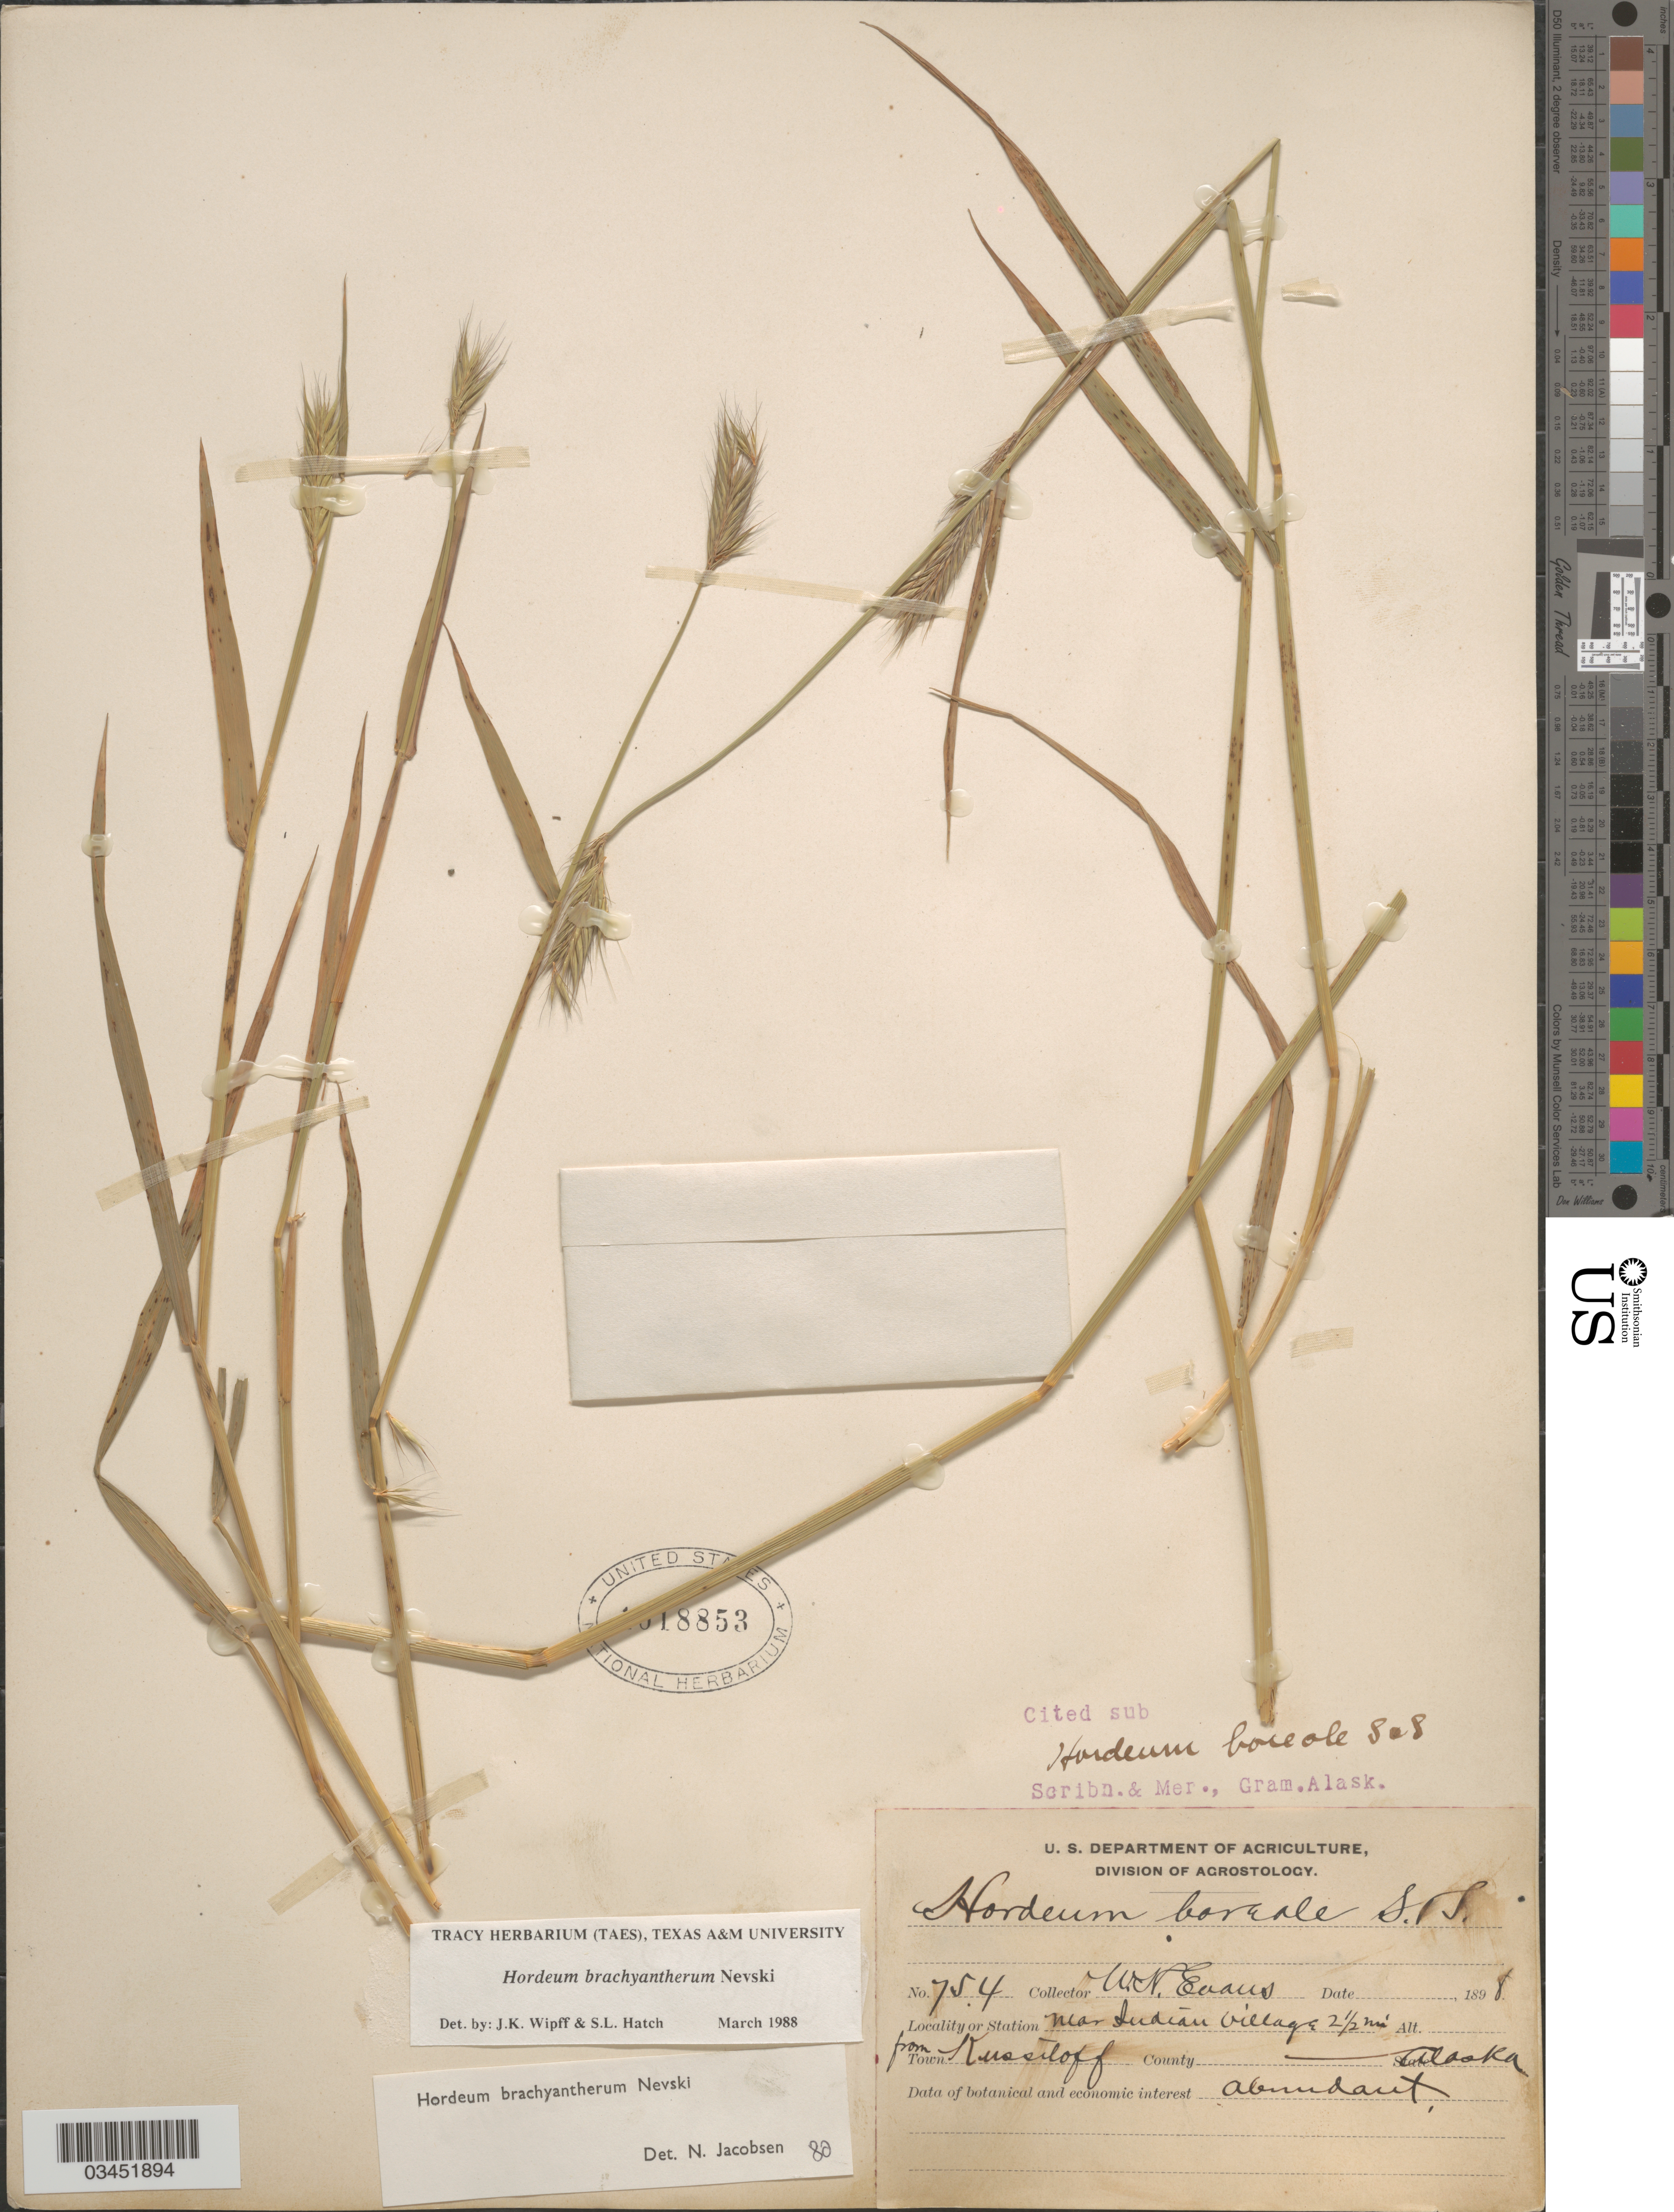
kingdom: Plantae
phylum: Tracheophyta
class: Liliopsida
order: Poales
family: Poaceae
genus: Hordeum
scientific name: Hordeum brachyantherum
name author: Nevski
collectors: W. H. Evans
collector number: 754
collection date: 1898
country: United States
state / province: Alaska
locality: Station near Indian village 2½ mi. from Kussiloff.